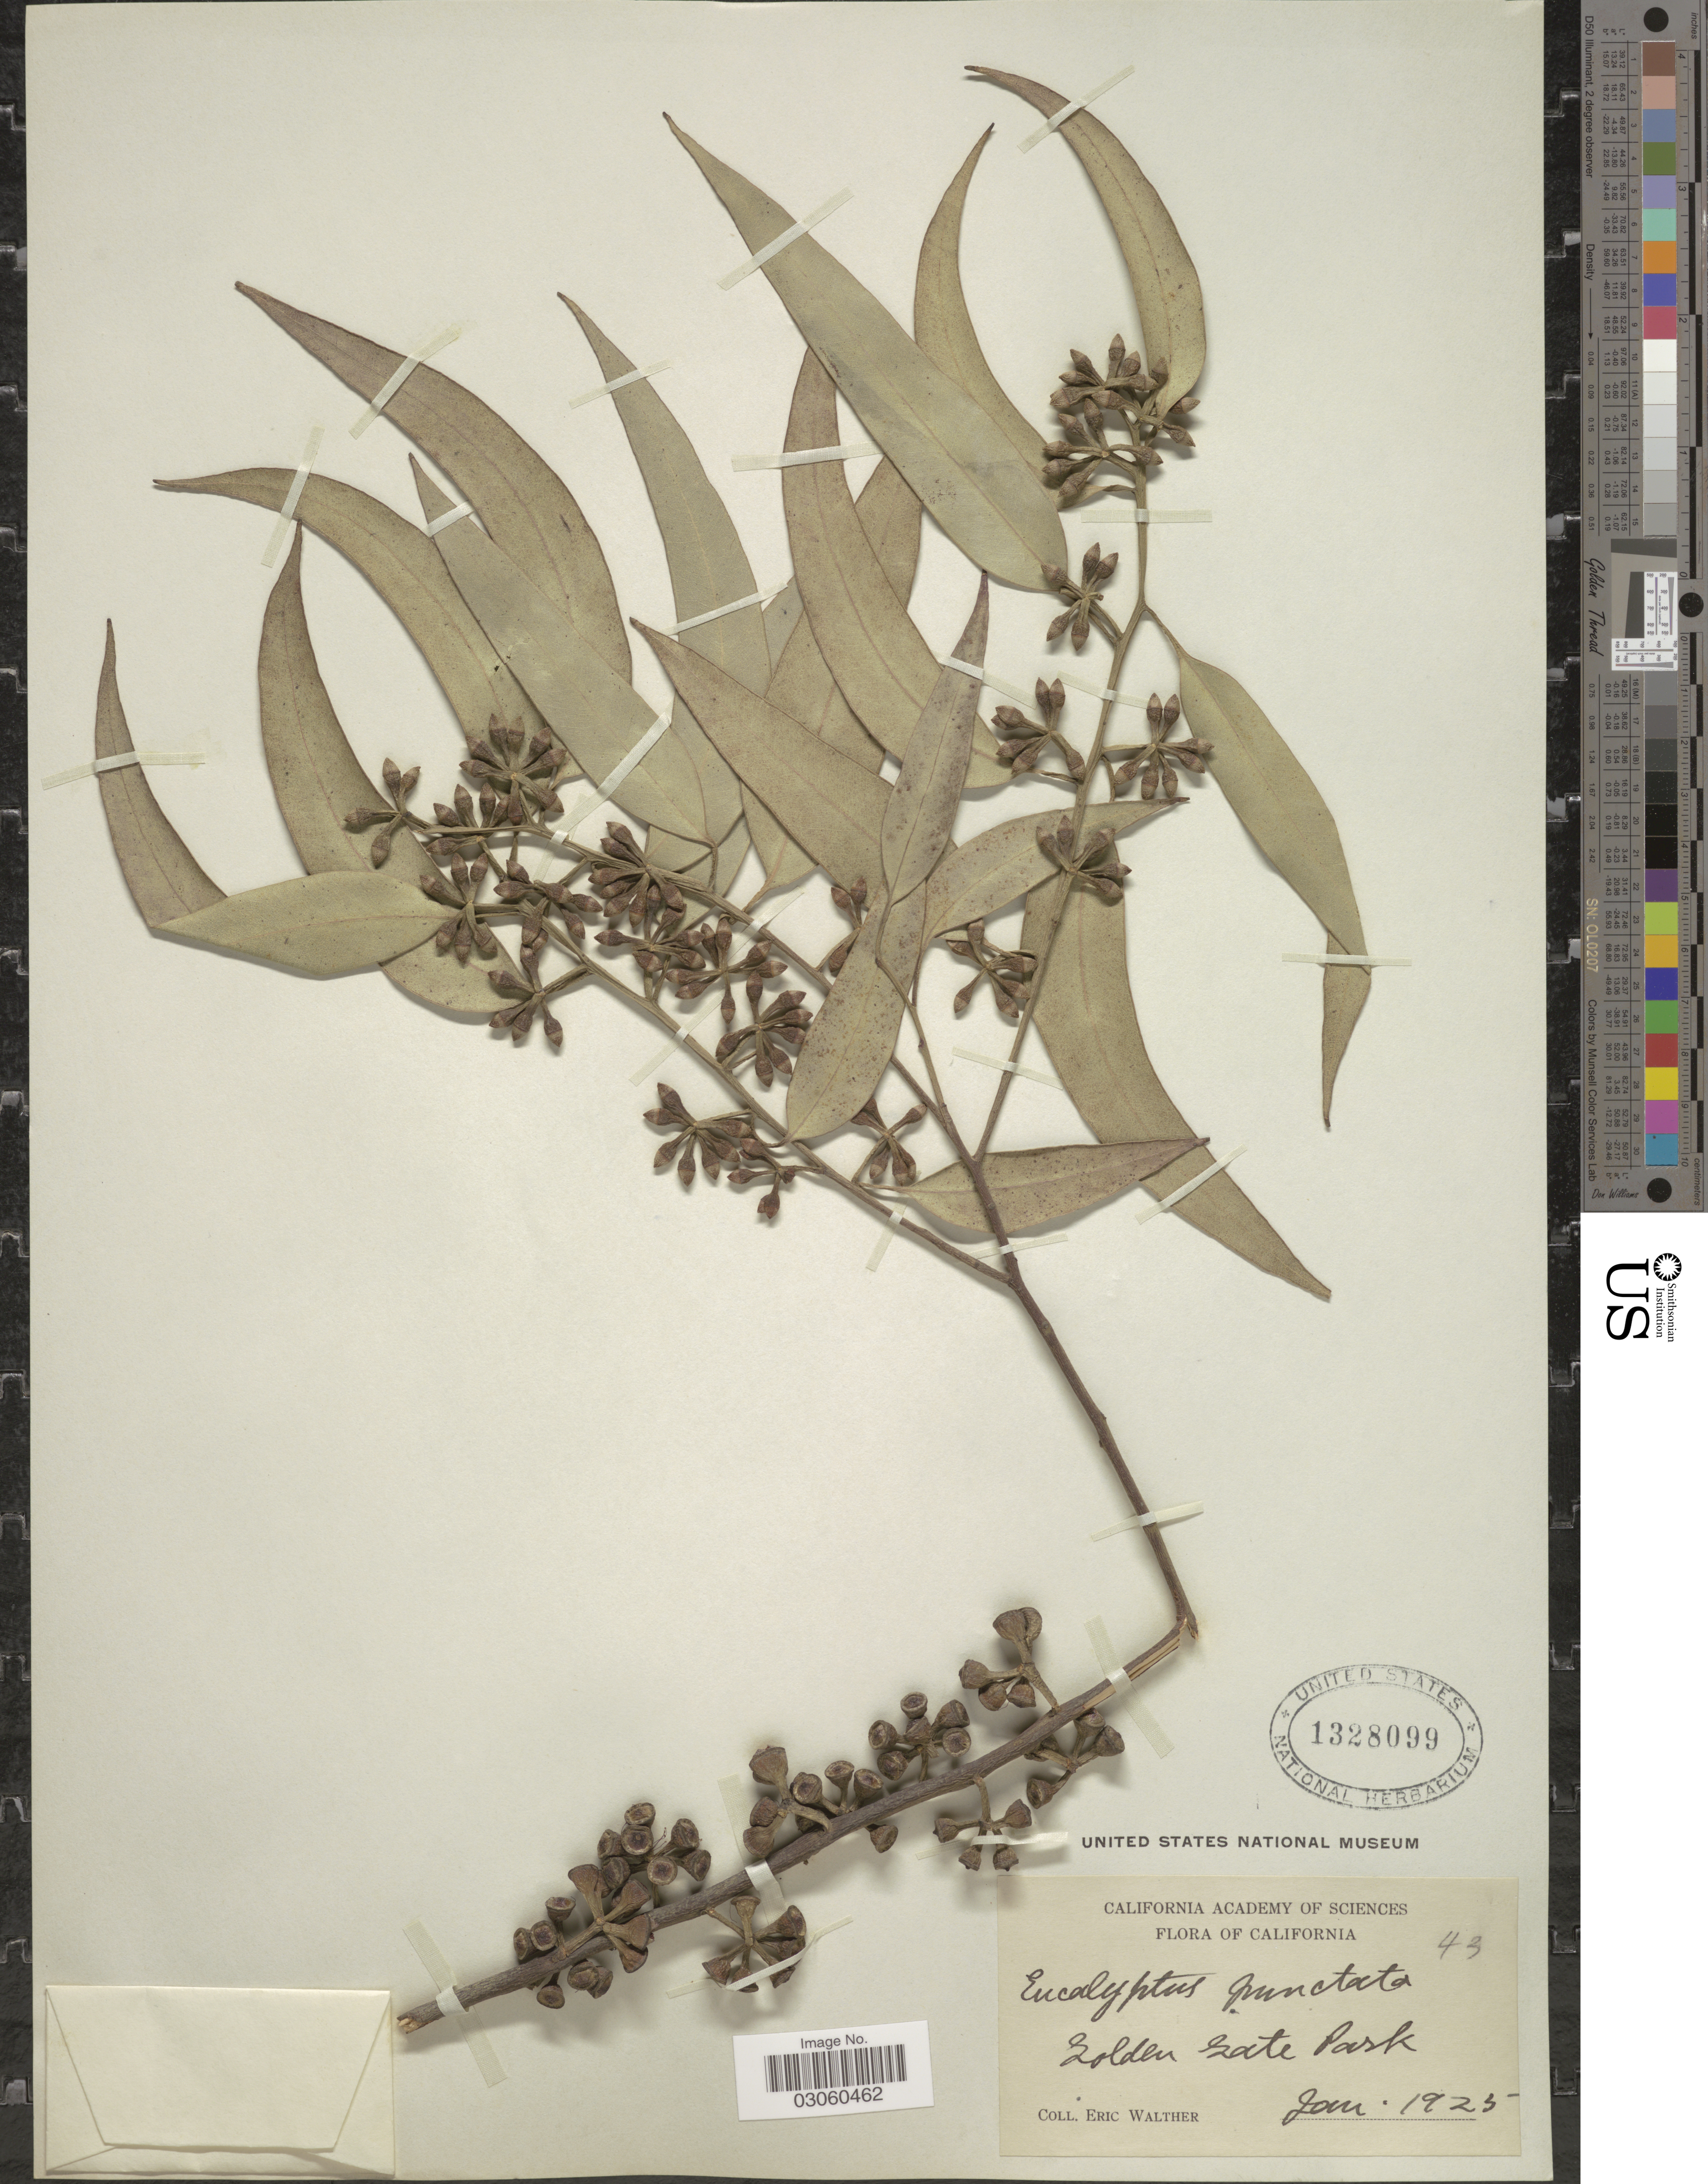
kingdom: Plantae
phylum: Tracheophyta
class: Magnoliopsida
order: Myrtales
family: Myrtaceae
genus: Eucalyptus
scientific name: Eucalyptus punctata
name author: (DC.) A. Cunn. ex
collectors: E. Walther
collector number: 43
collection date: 1925-01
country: United States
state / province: California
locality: Golden Gate Park.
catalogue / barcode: US 1328099